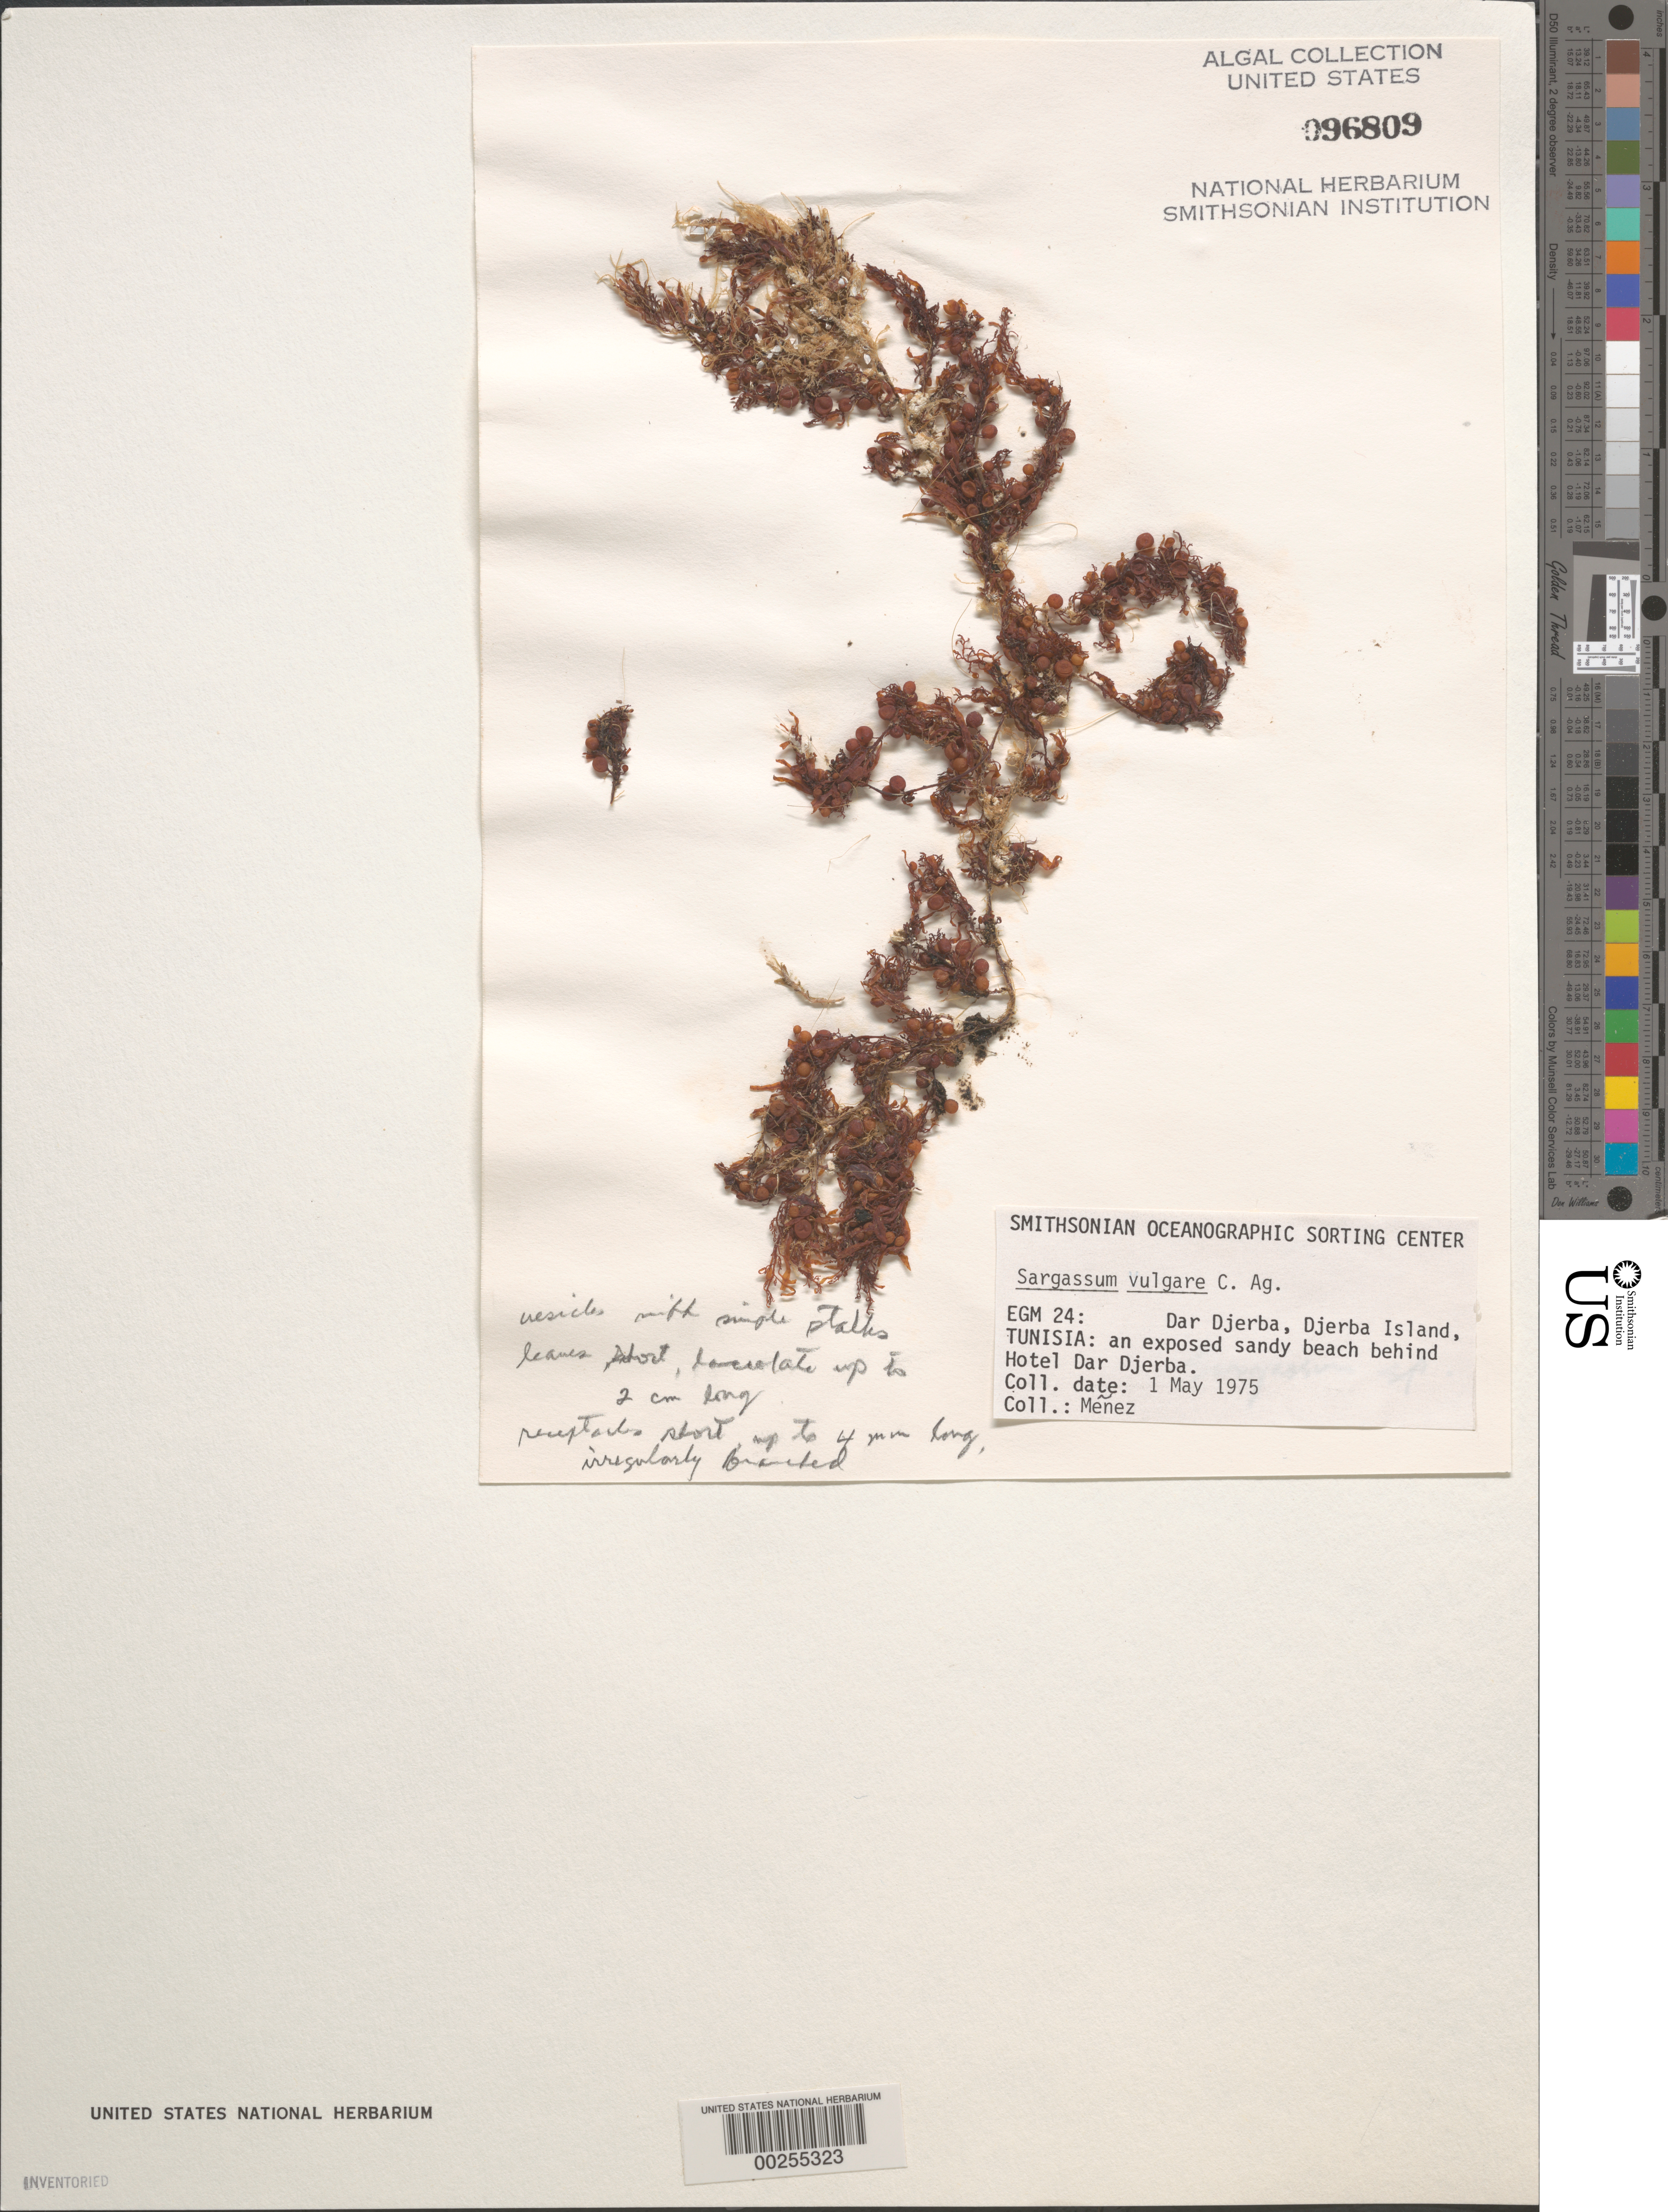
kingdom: Chromista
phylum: Ochrophyta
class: Phaeophyceae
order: Fucales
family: Sargassaceae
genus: Sargassum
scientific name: Sargassum vulgare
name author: C. Agardh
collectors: Meñez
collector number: EGM 24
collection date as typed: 01 May 1975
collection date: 1975-05-01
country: Tunisia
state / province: Medenine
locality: Dar djerba, djerba island, behind hotel dar djerba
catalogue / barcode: US 96809